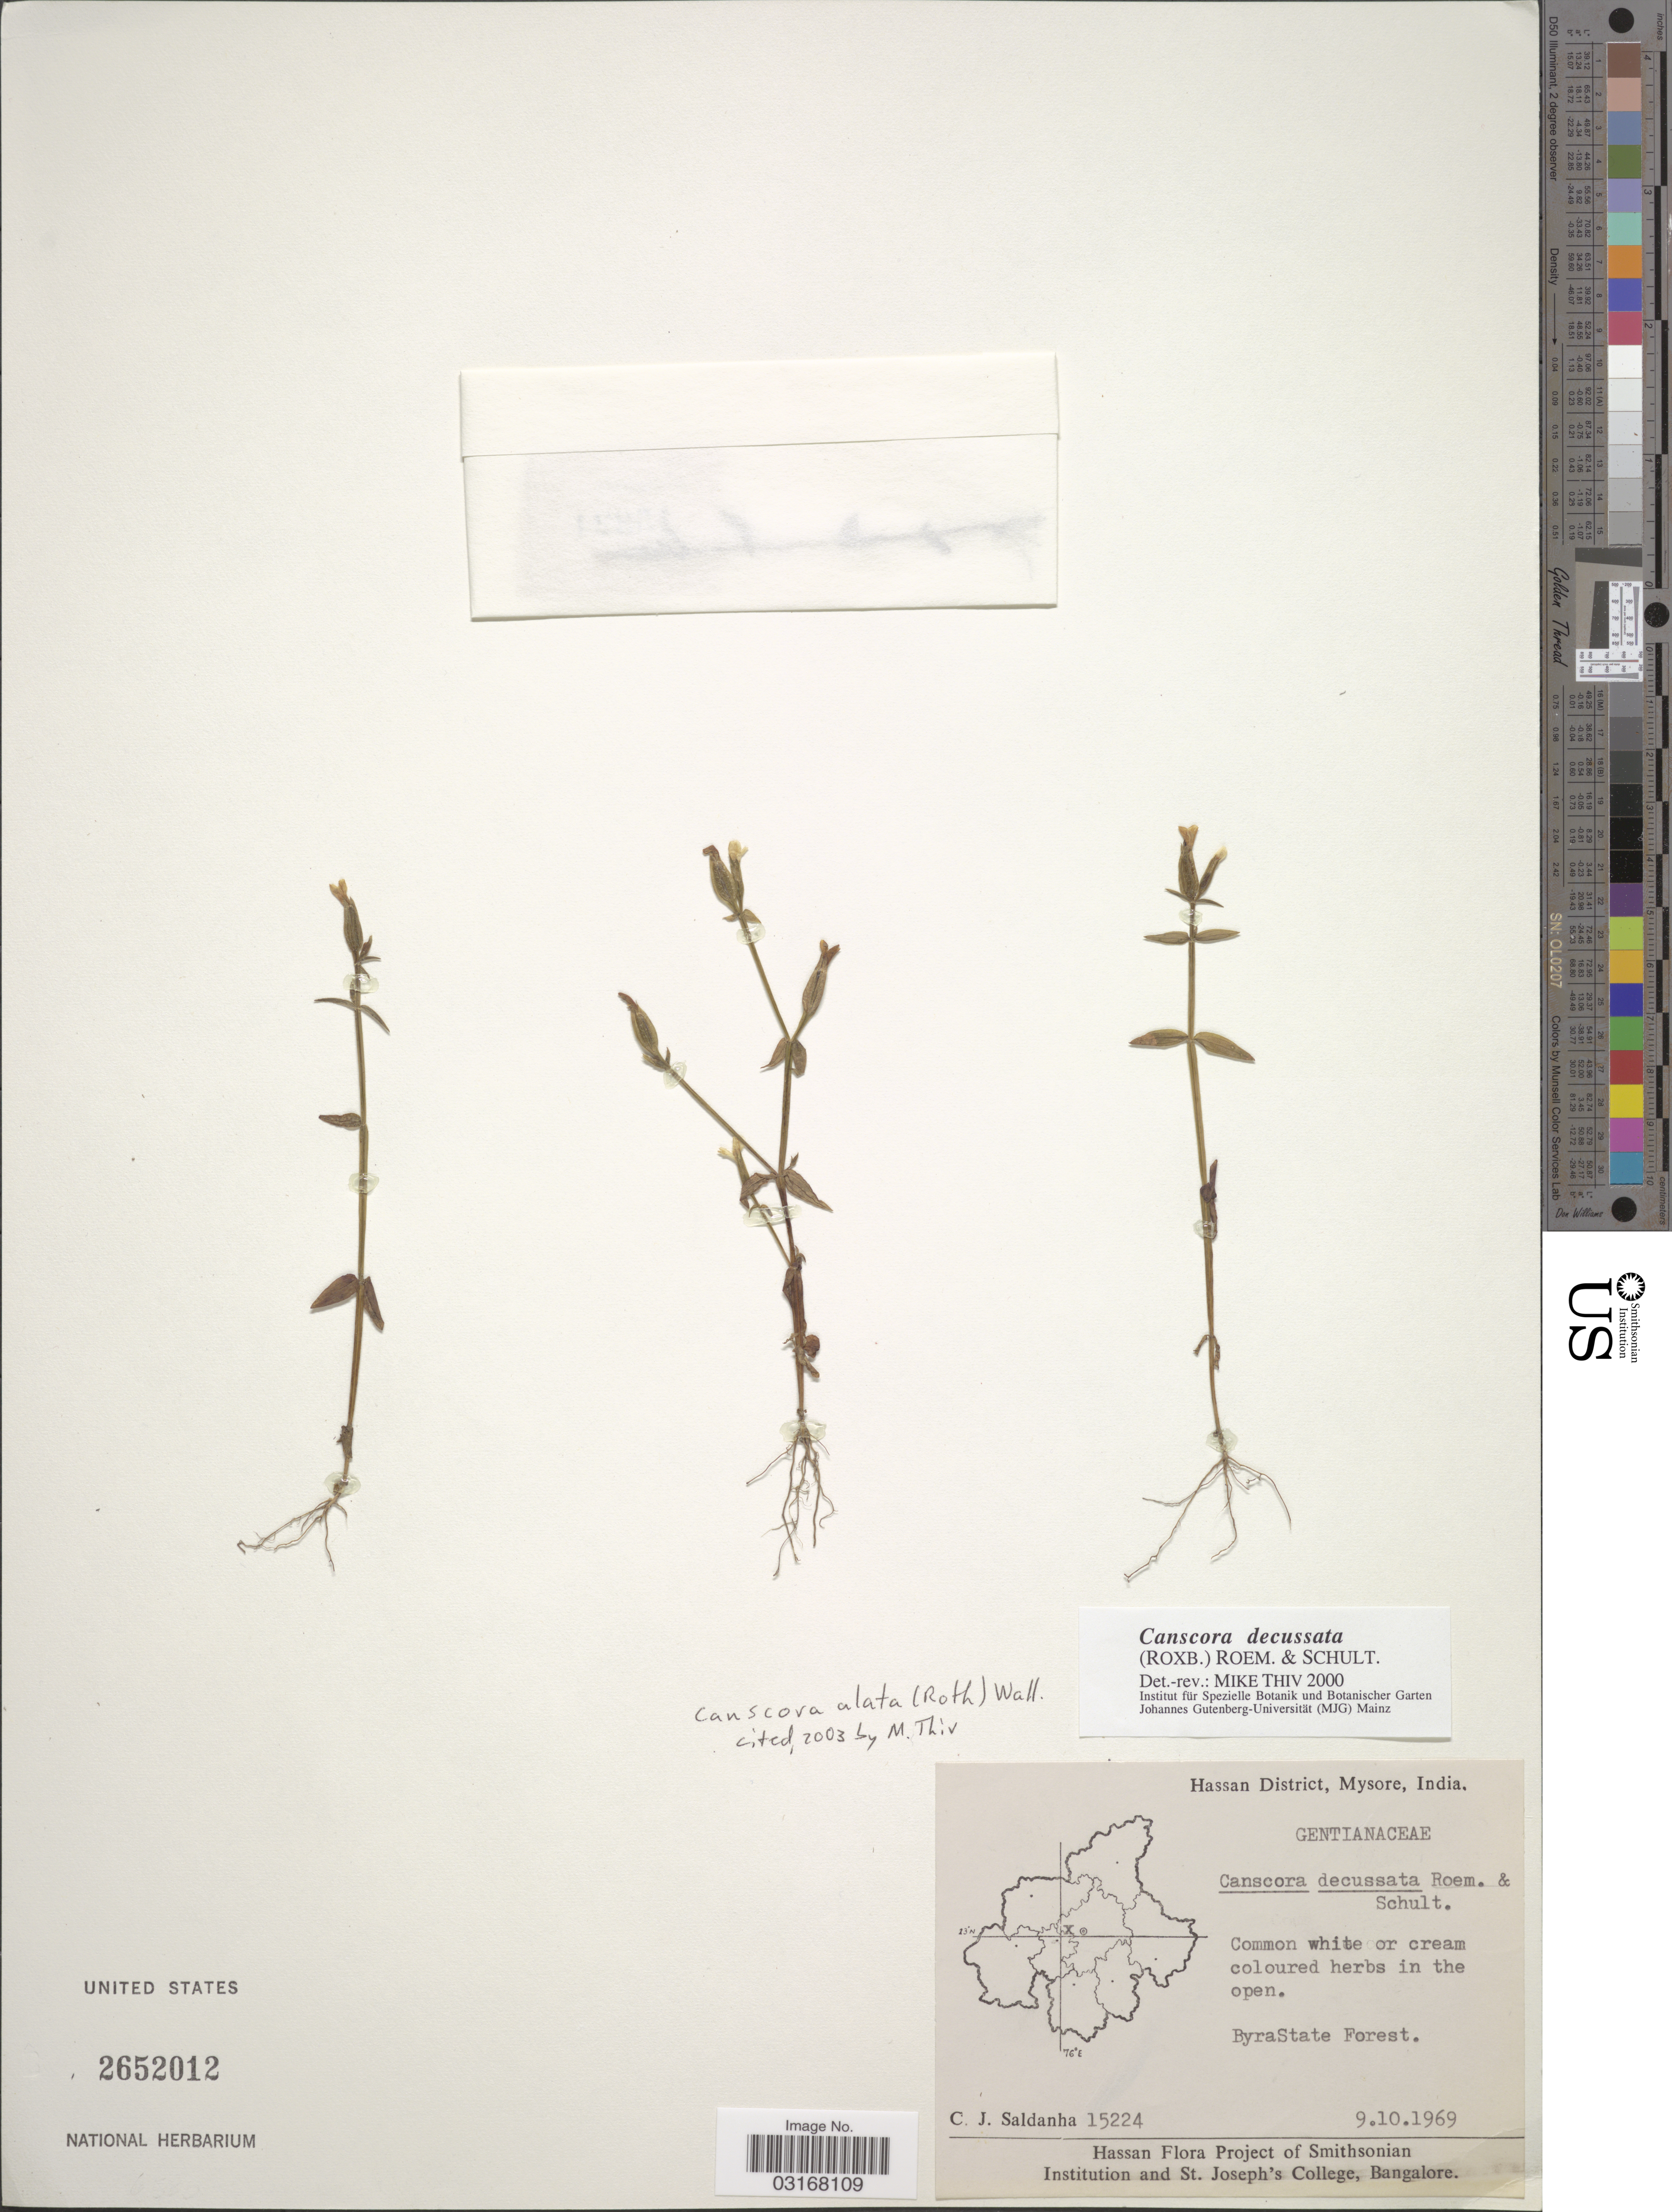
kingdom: Plantae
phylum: Tracheophyta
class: Magnoliopsida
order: Gentianales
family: Gentianaceae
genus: Canscora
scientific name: Canscora alata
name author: (Roth ex Roem. & Schult.) Wall.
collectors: C. J. Saldanha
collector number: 15224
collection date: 1969-10-09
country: India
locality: Hassan District, Mysore. ByraState Forest.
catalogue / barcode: US 2652012